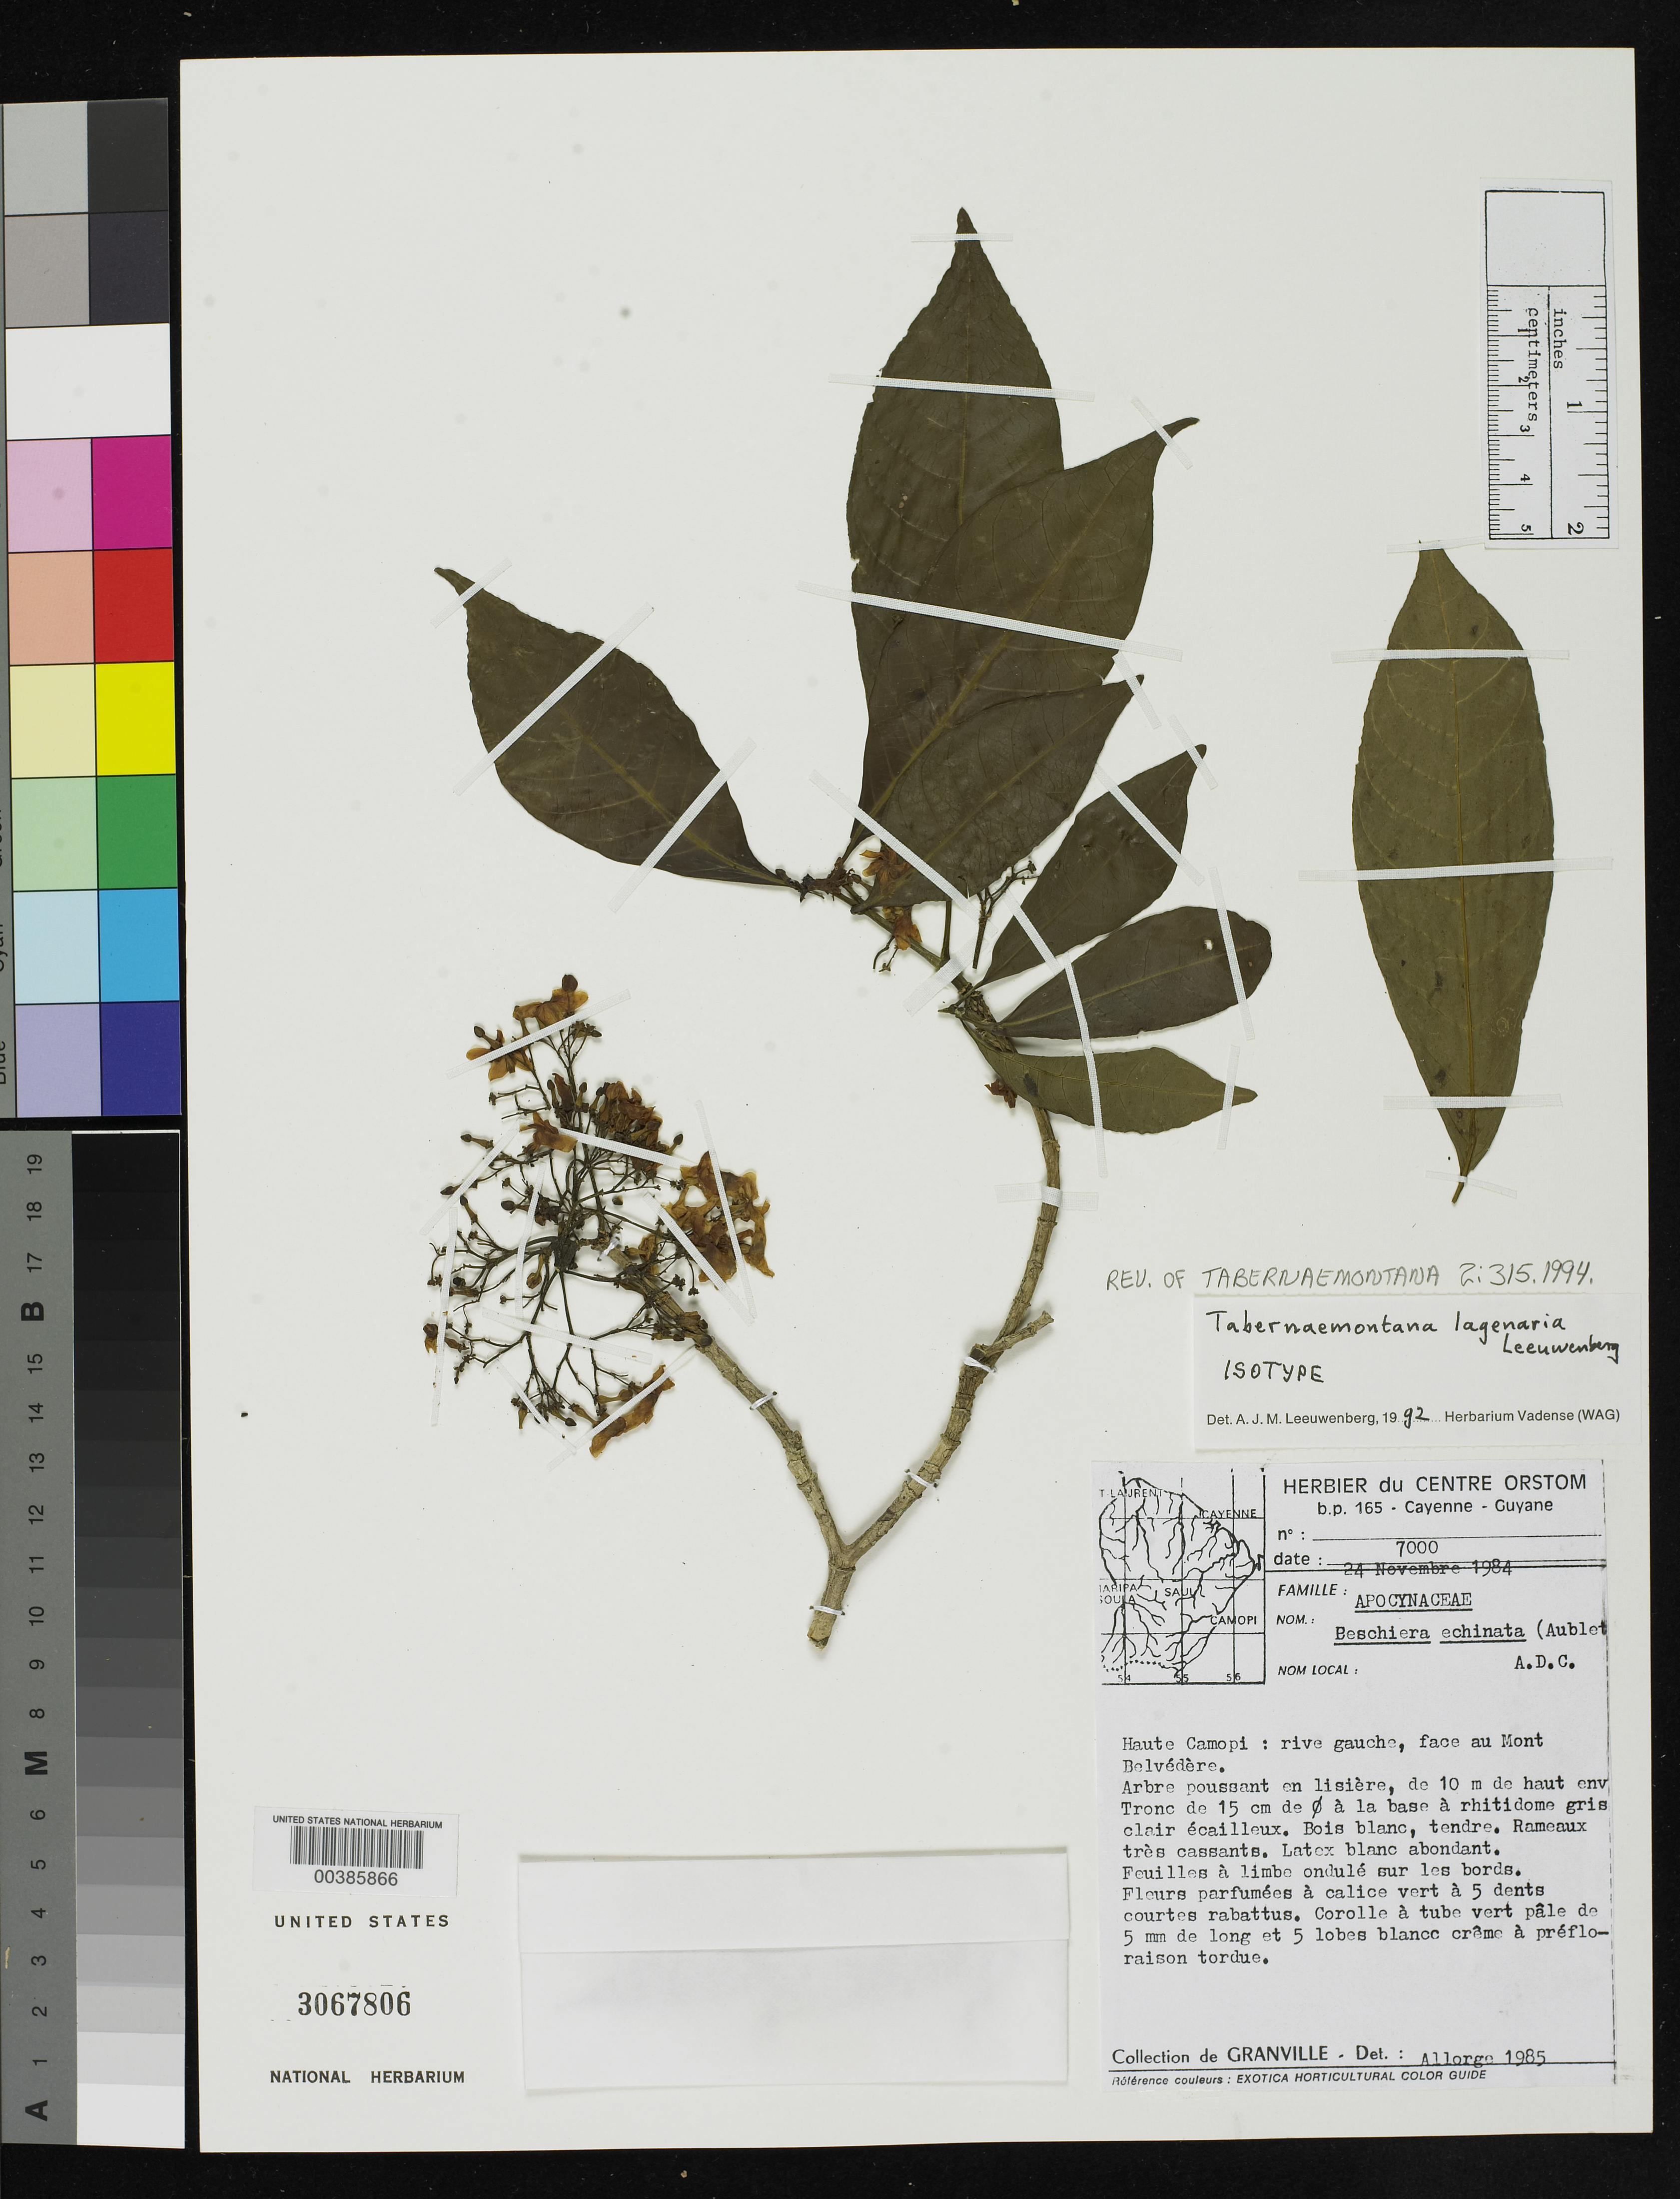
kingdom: Plantae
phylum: Tracheophyta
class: Magnoliopsida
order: Gentianales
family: Apocynaceae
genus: Tabernaemontana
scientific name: Tabernaemontana lagenaria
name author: Leeuwenb.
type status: Isotype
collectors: J.-J. de Granville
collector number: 7000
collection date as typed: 24 Nov 1984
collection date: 1984-11-24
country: French Guiana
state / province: Inini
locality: Haute Camopi, River Gauche, Face au Mont Belvedere.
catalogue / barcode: US 3067806